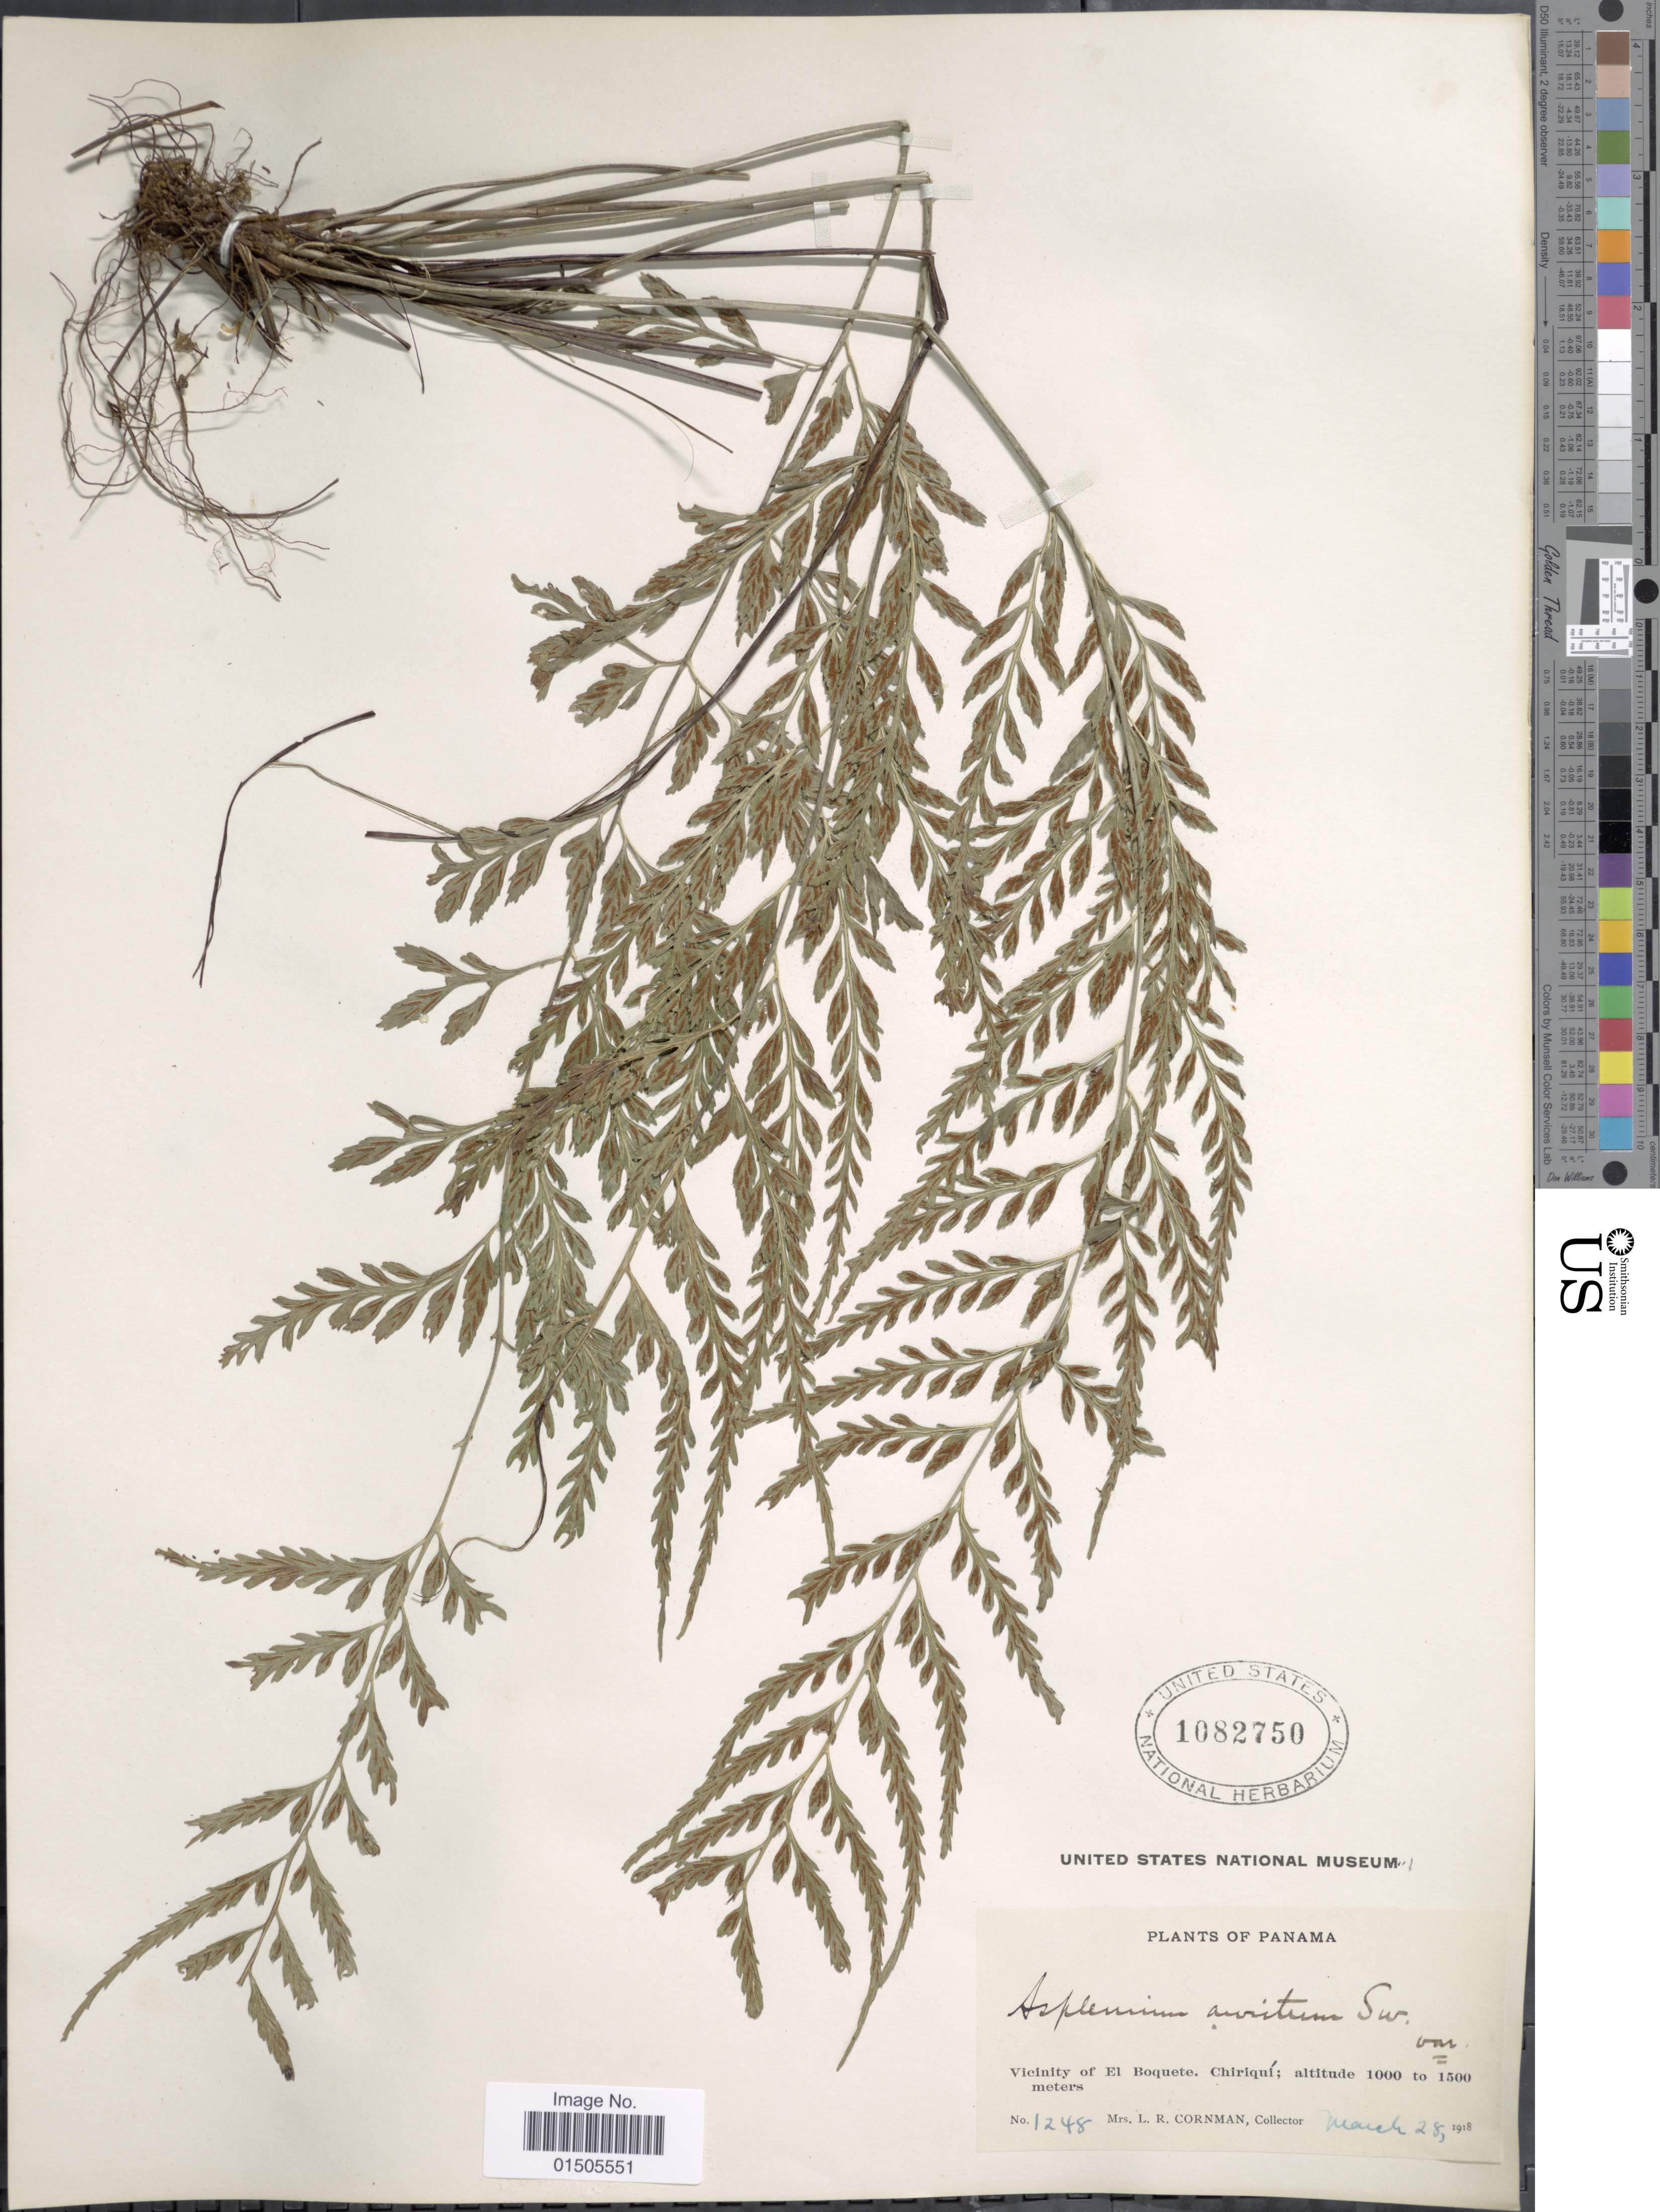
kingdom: Plantae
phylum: Tracheophyta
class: Polypodiopsida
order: Polypodiales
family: Aspleniaceae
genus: Asplenium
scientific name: Asplenium auritum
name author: Sw.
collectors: L. Cornman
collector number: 1248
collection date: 1918-03-25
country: Panama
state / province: Chiriqui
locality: Vicinity of El Boquete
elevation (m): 1000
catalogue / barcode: US 1082750